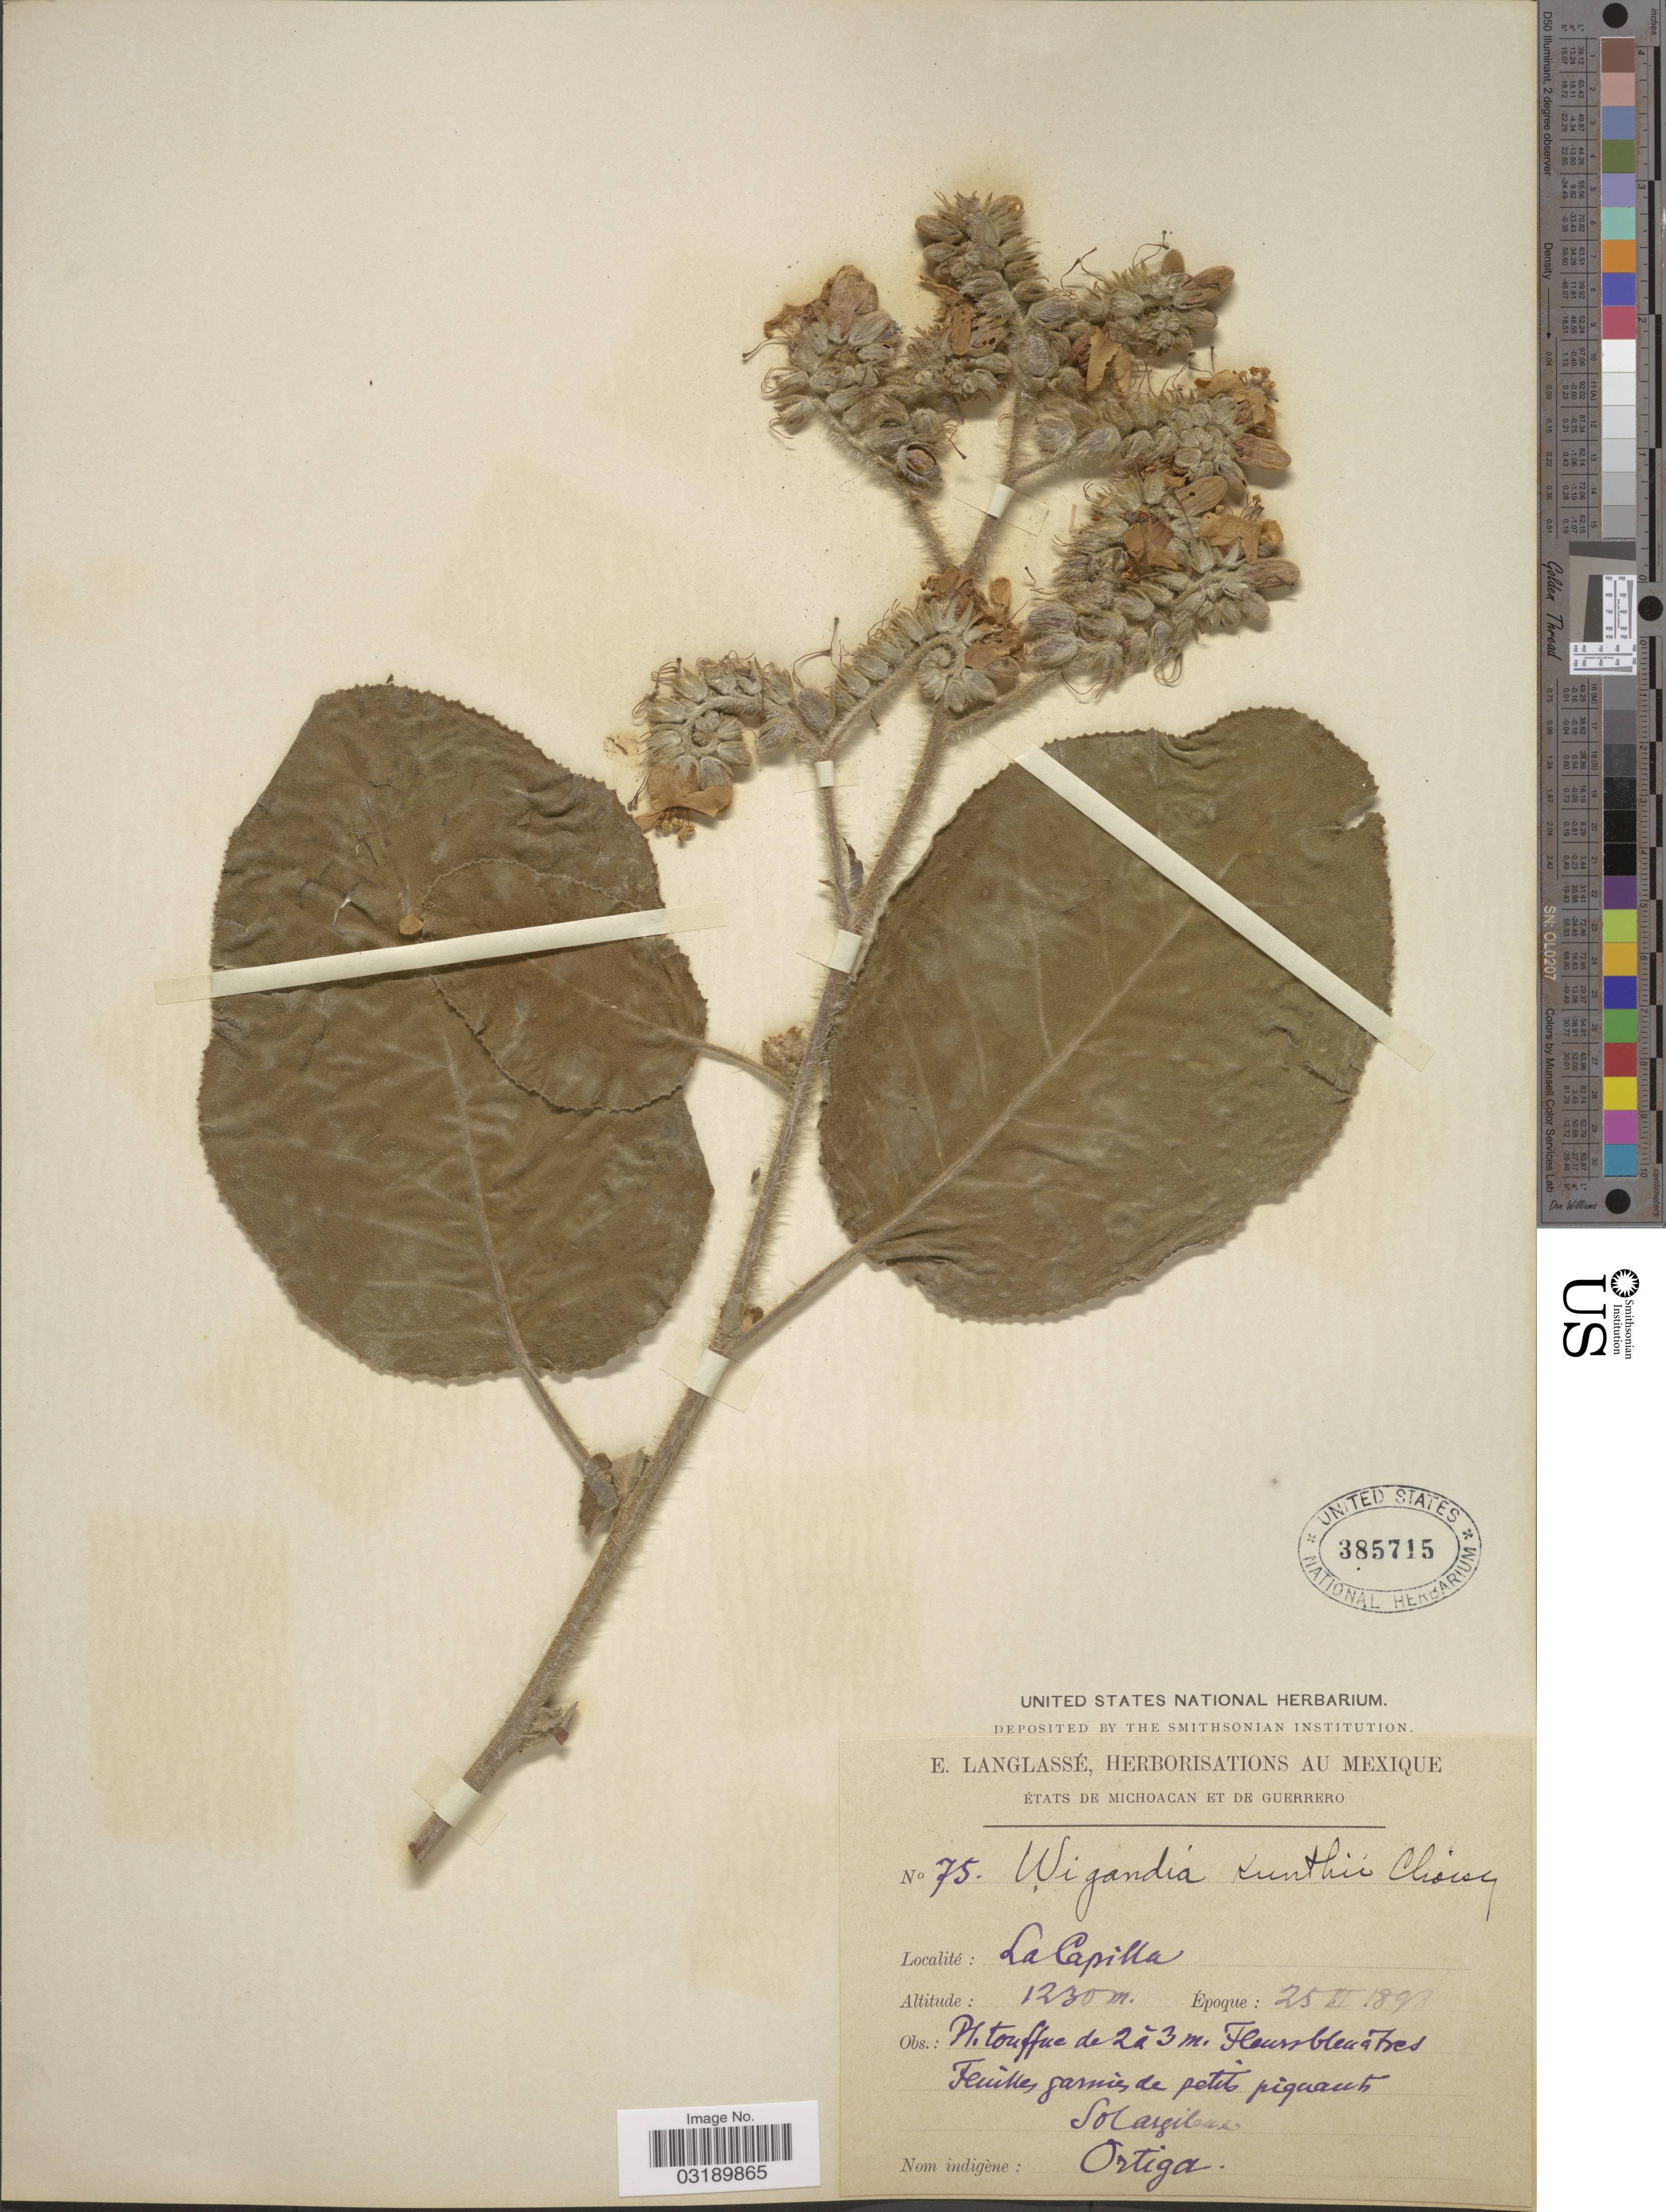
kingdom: Plantae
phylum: Tracheophyta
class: Magnoliopsida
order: Boraginales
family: Namaceae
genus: Wigandia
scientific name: Wigandia kunthii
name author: Choisy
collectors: E. Langlassé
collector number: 75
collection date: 1898-03-25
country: Mexico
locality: États de Michoacan et de Guerrero. La Capilla.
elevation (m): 1230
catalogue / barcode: US 385715